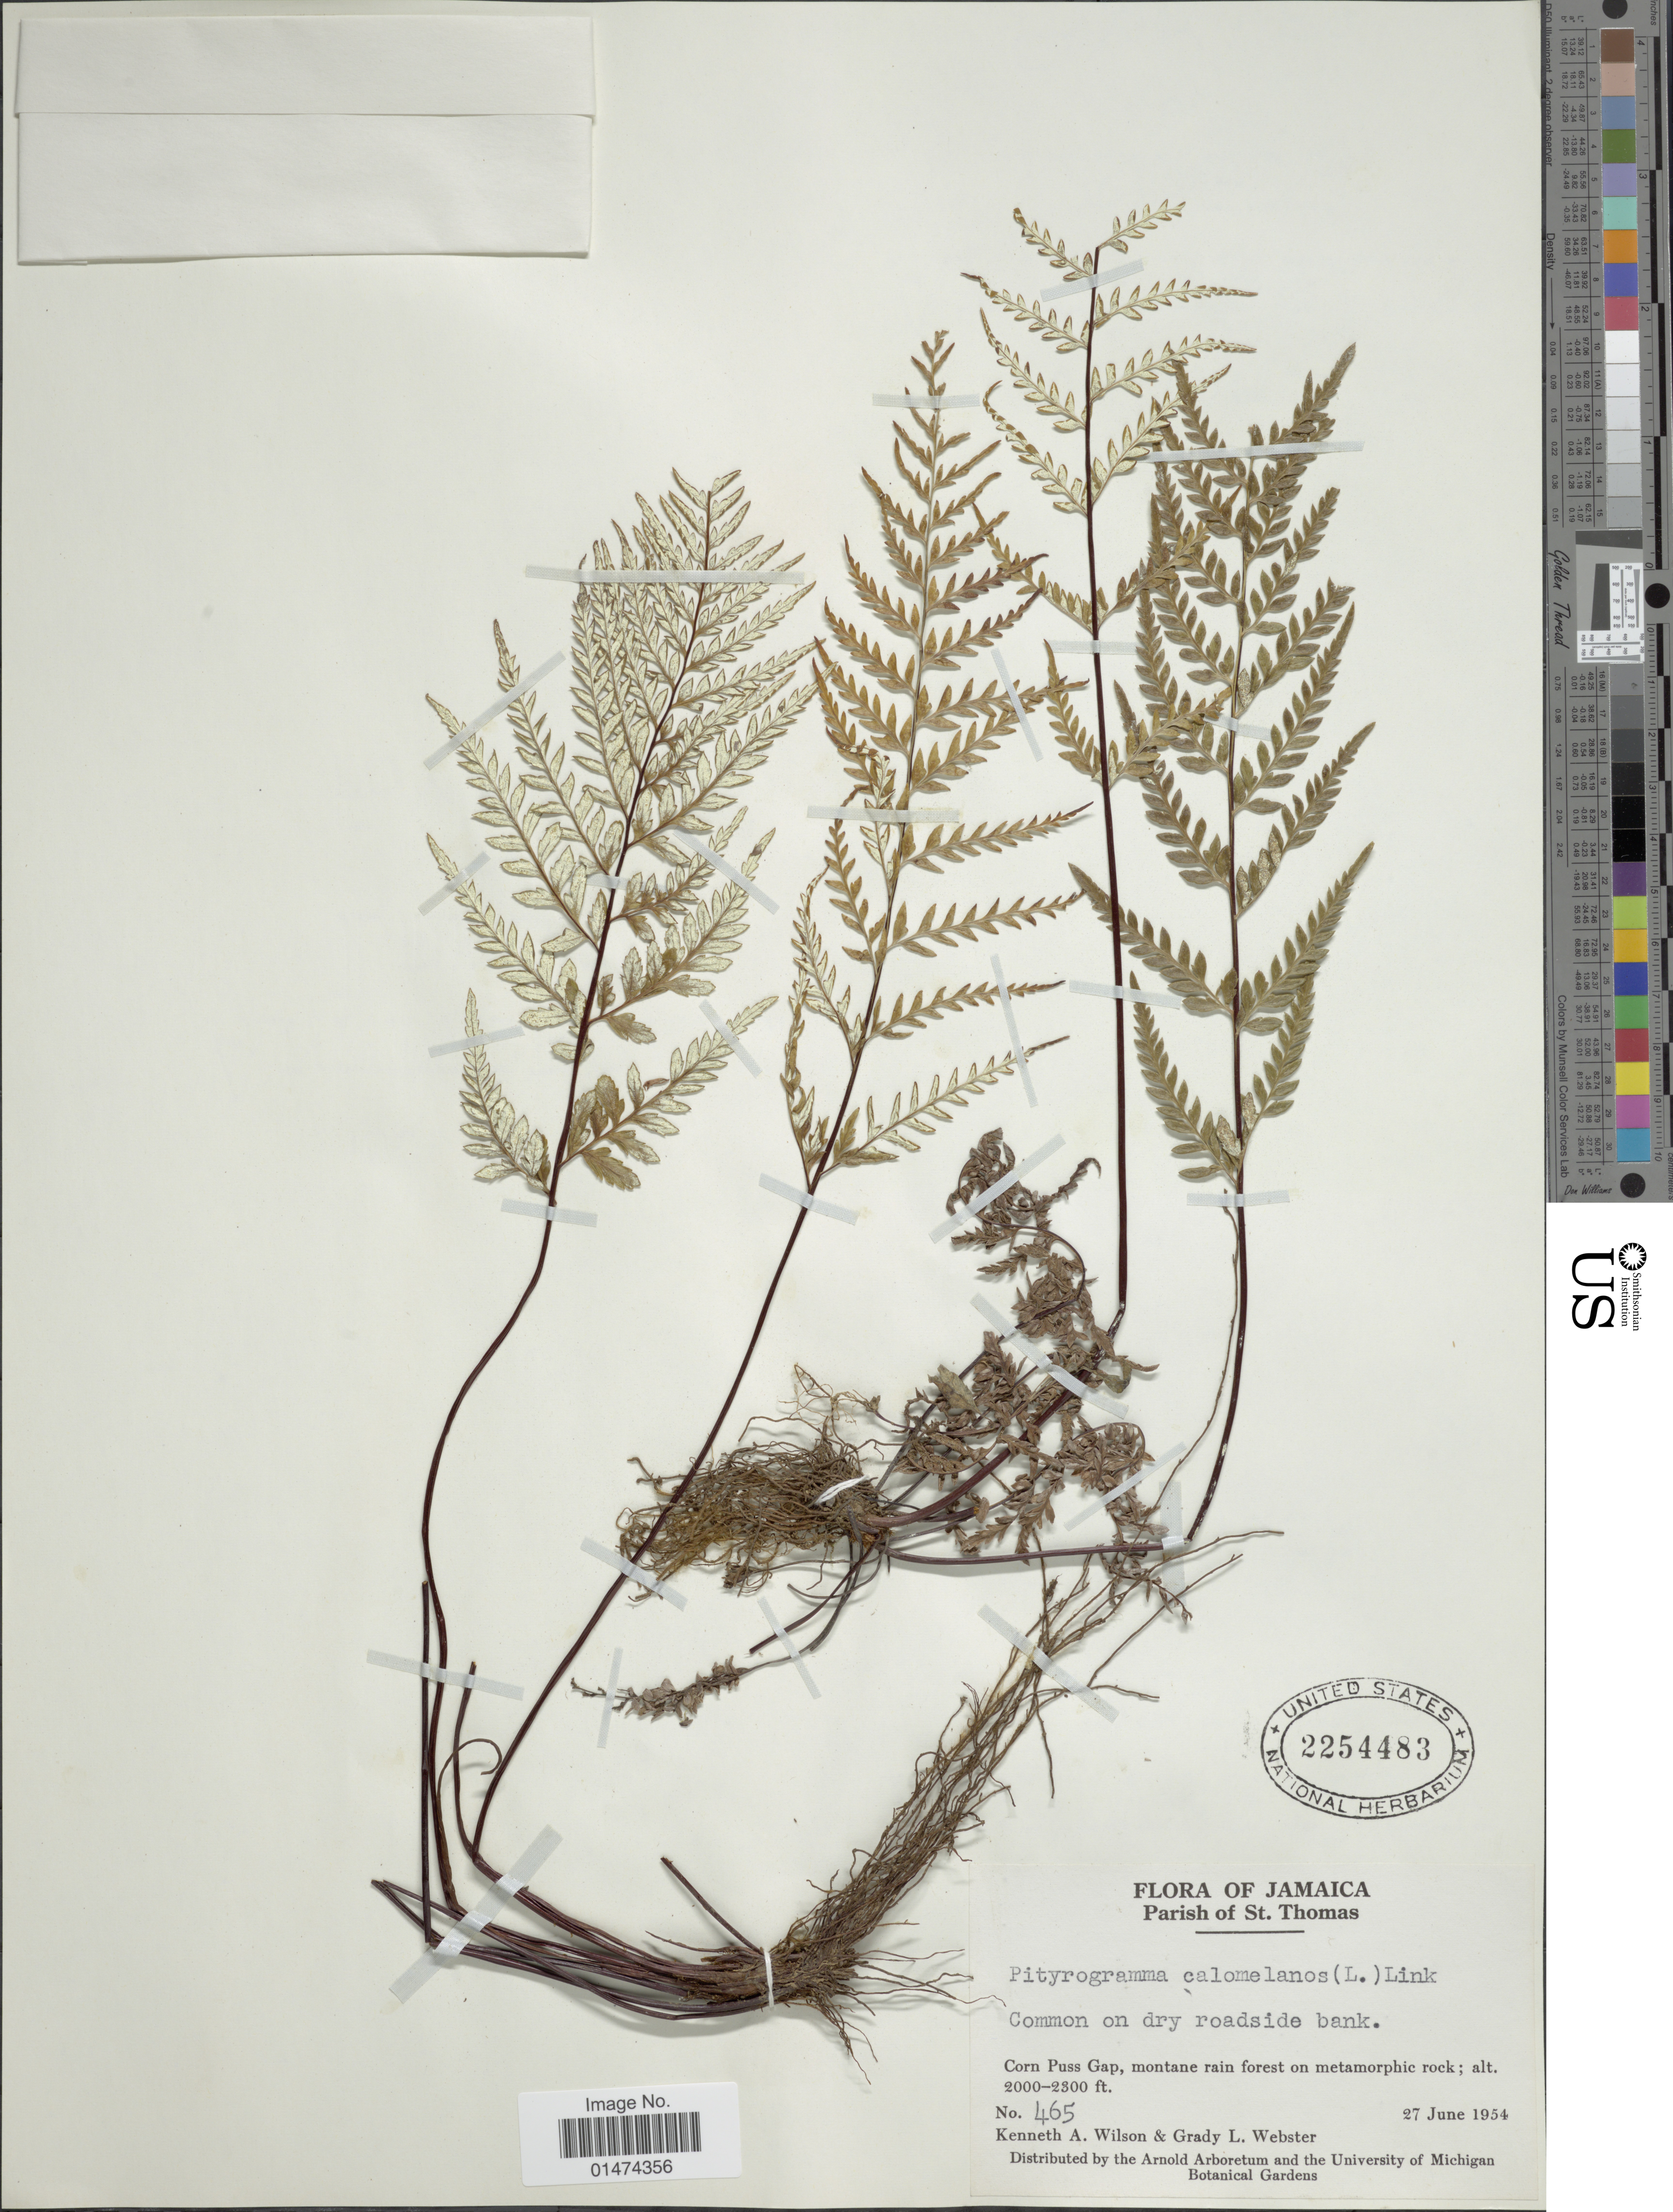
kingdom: Plantae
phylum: Tracheophyta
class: Polypodiopsida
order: Polypodiales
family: Pteridaceae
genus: Pityrogramma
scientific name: Pityrogramma calomelanos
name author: (L.) Link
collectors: K. A. Wilson & G. L. Webster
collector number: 465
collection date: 1954-06-27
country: Jamaica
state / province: Saint Thomas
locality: Parish of St. Thomas, Corn Puss Gap, montane rain forest on metamorphic rock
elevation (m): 610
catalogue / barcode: US 2254483